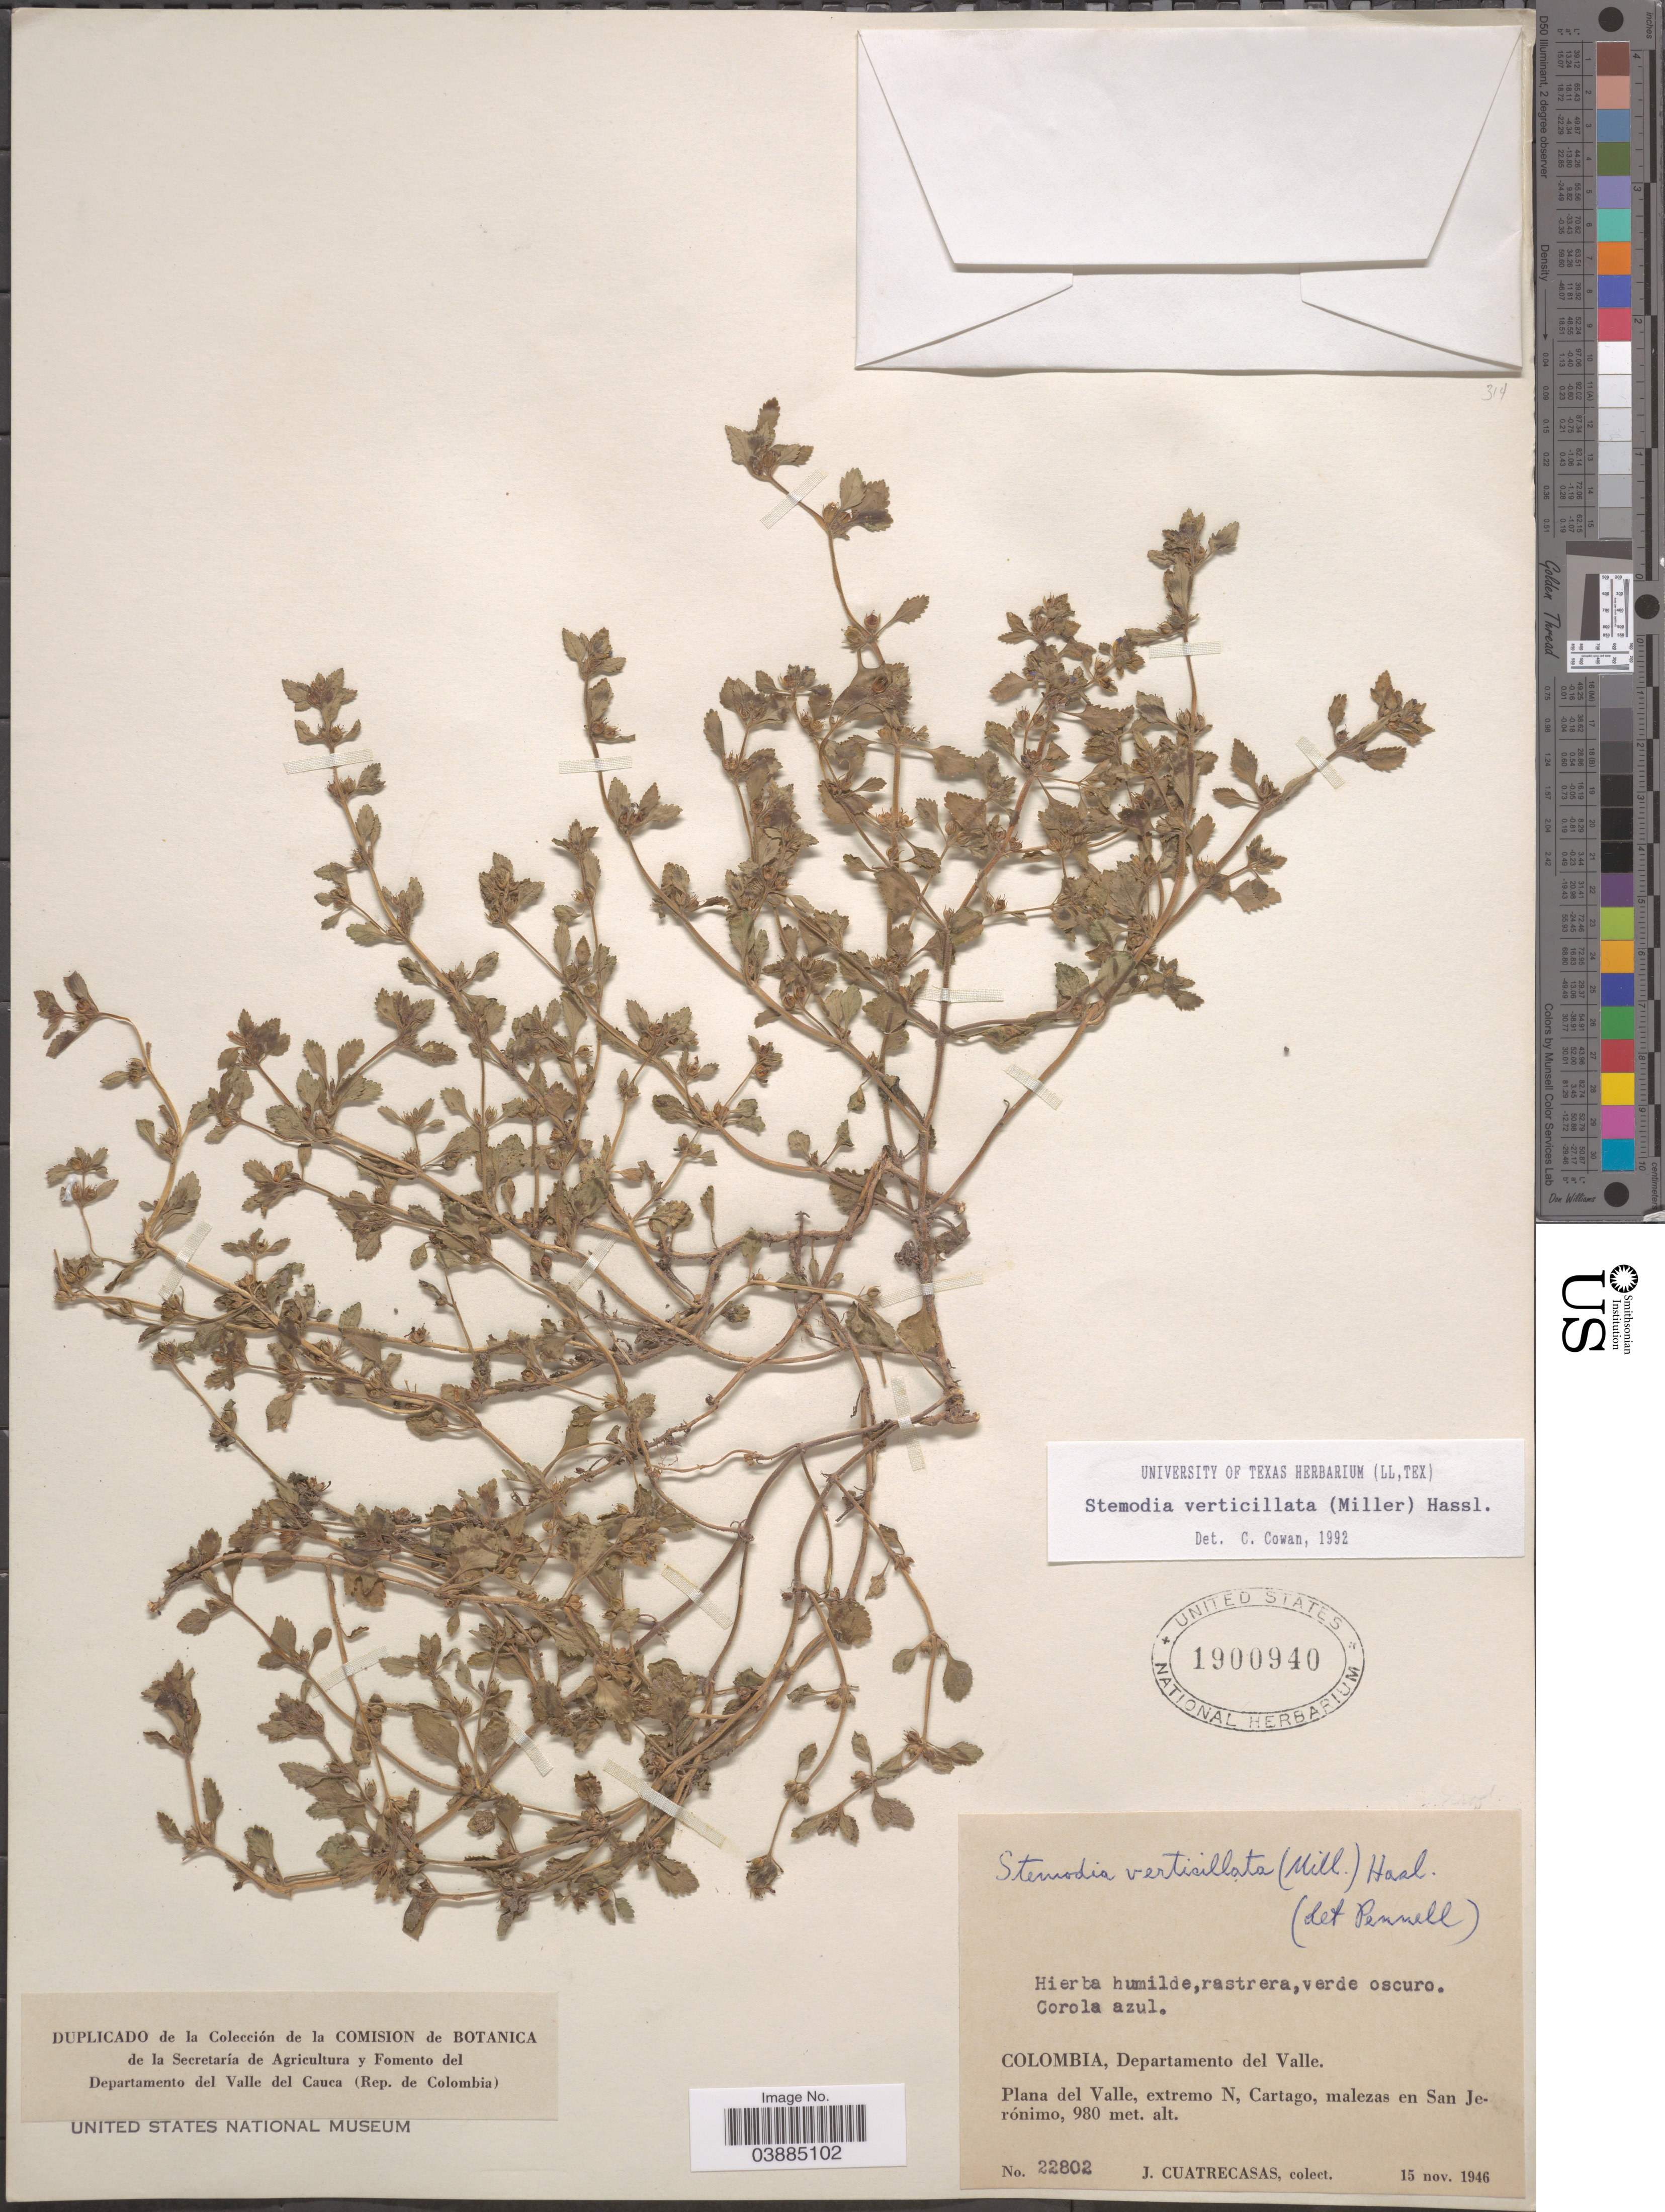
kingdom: Plantae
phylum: Tracheophyta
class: Magnoliopsida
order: Lamiales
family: Plantaginaceae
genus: Stemodia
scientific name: Stemodia verticillata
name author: (Mill.) Hassl.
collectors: J. Cuatrecasas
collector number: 22802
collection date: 1946-11-15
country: Colombia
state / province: Valle del Cauca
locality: Departamento del Valle. Plana del Valle, extremo N, Cartago, malezas en San Jerónimo.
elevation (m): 980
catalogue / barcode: US 1900940